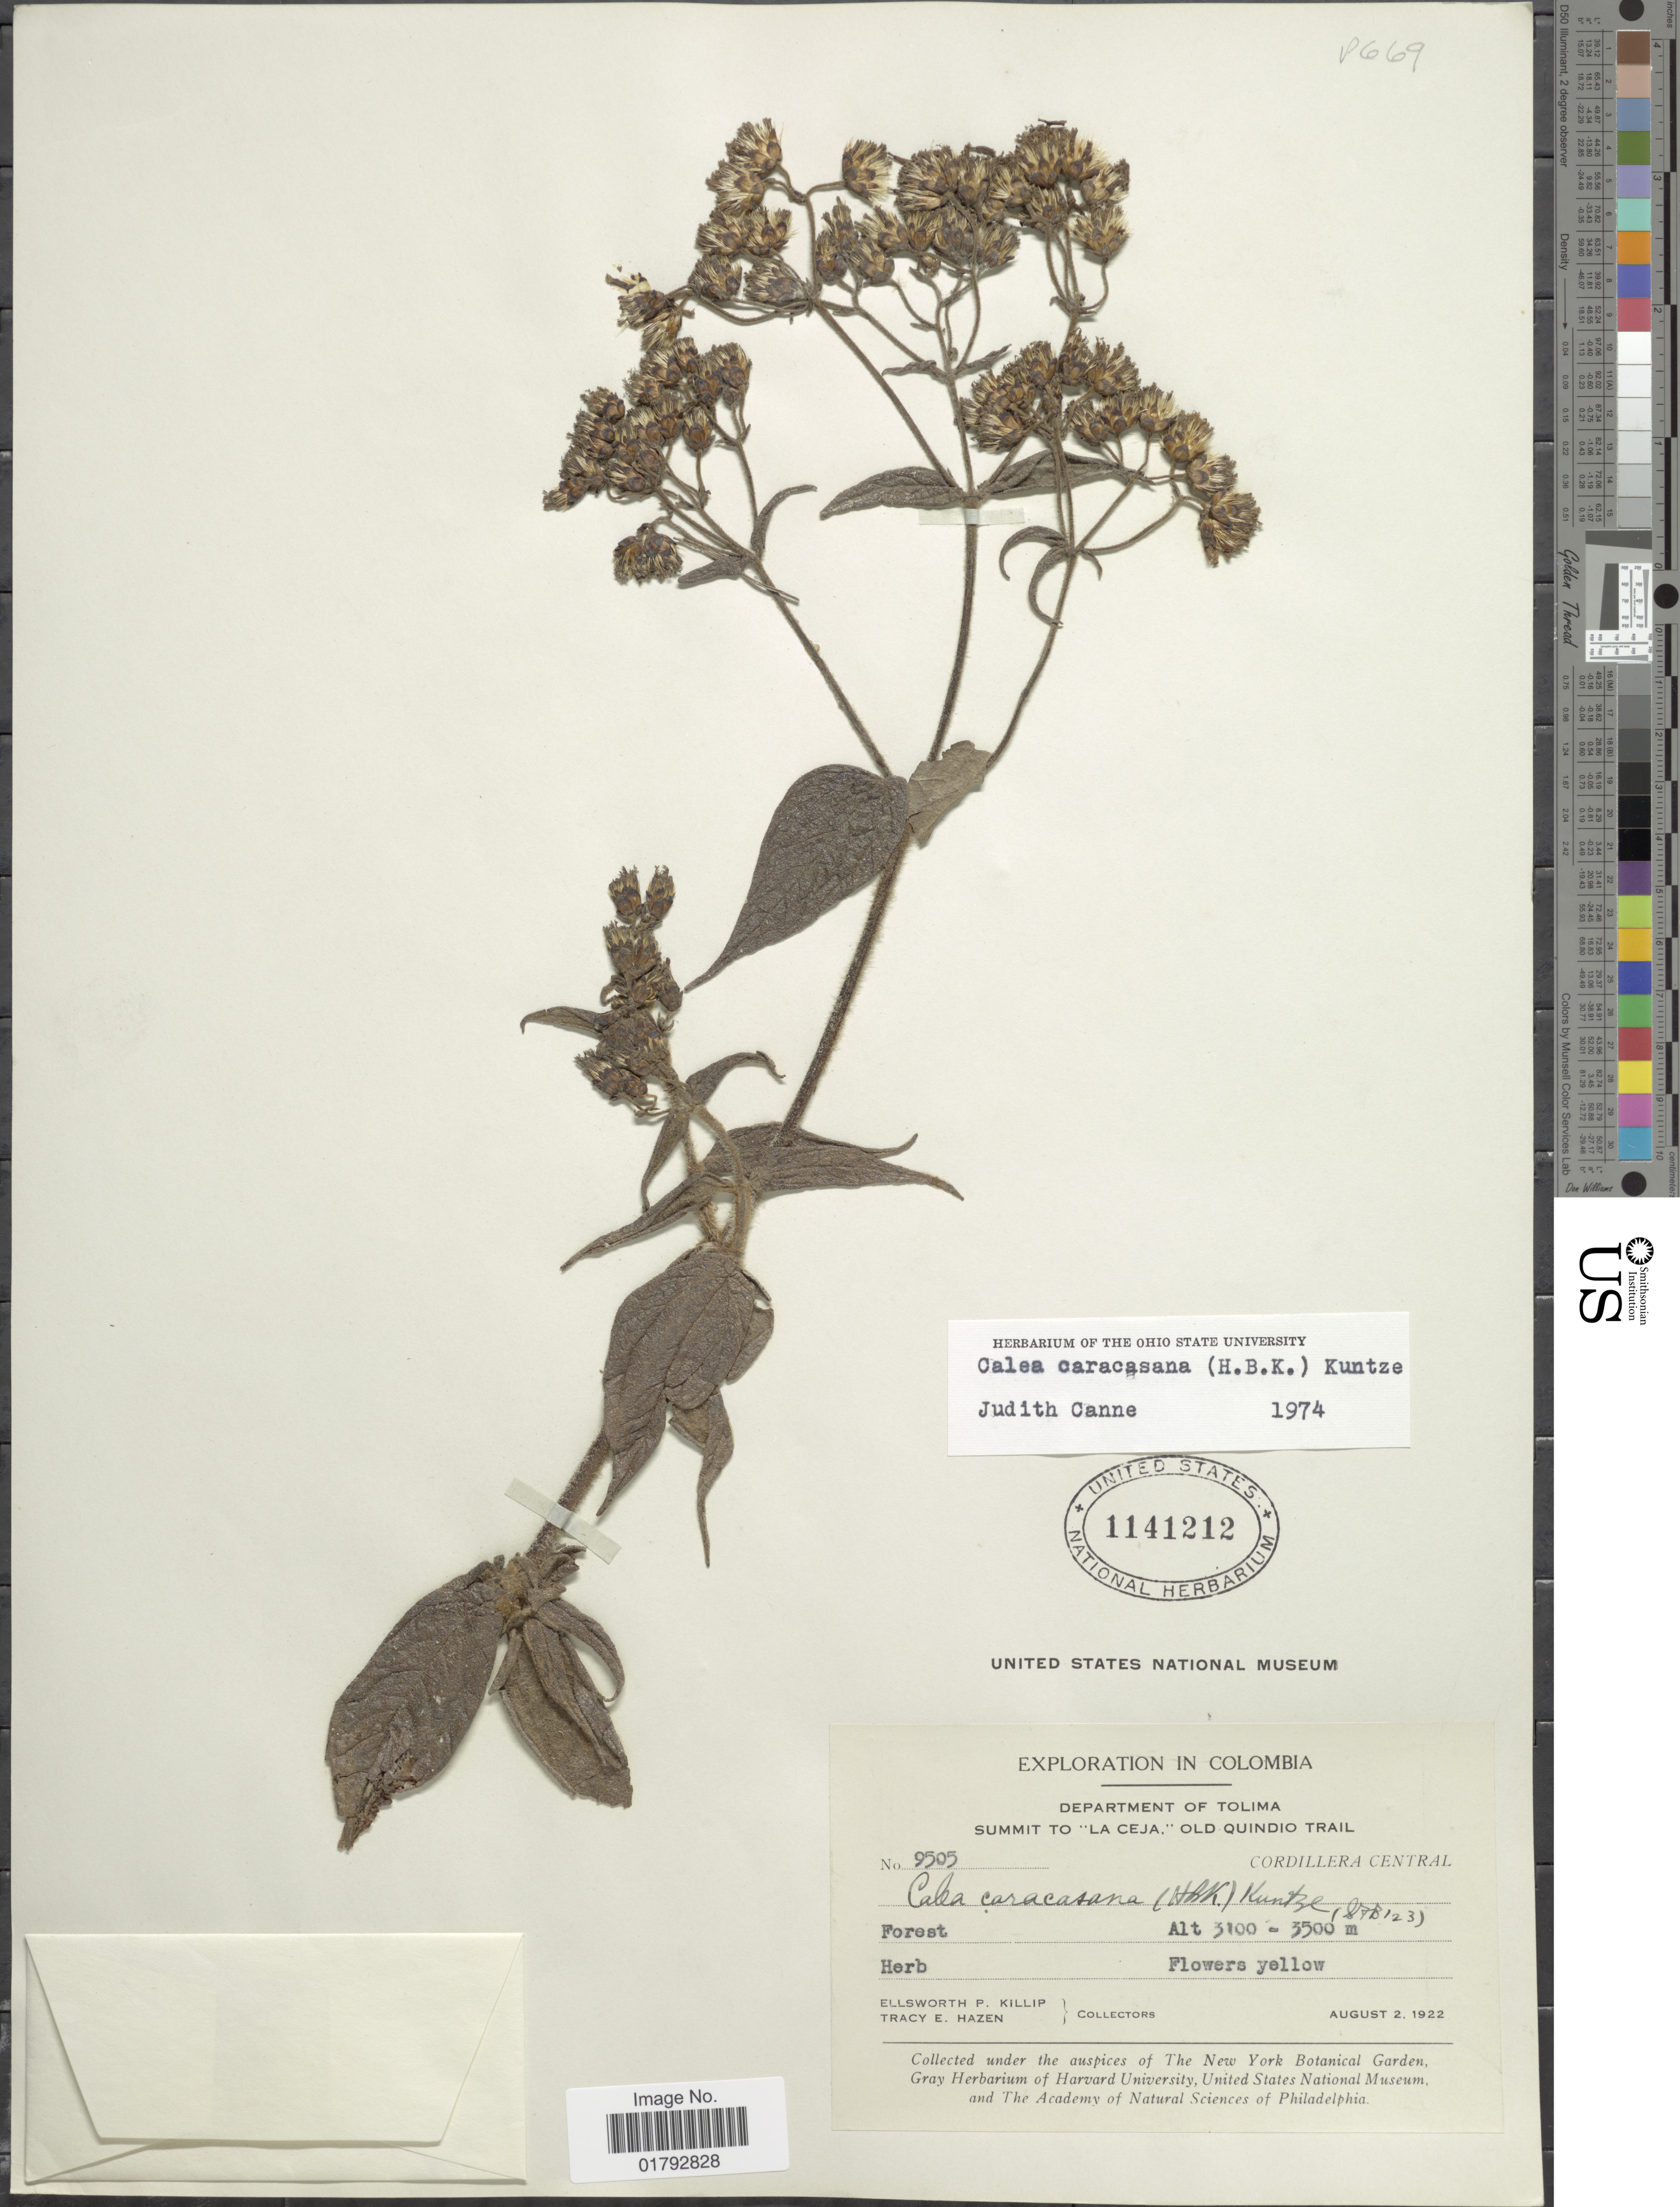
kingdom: Plantae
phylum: Tracheophyta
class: Magnoliopsida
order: Asterales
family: Asteraceae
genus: Alloispermum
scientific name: Alloispermum caracasanum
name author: (Kunth) H. Rob.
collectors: E. P. Killip & T. E. Hazen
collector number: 9505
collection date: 1922-08-02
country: Colombia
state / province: Tolima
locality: Department of Tolima. Summit to"La Ceja, "Old Quindio Trail. Cordillera Central.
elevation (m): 3100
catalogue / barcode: US 1141212